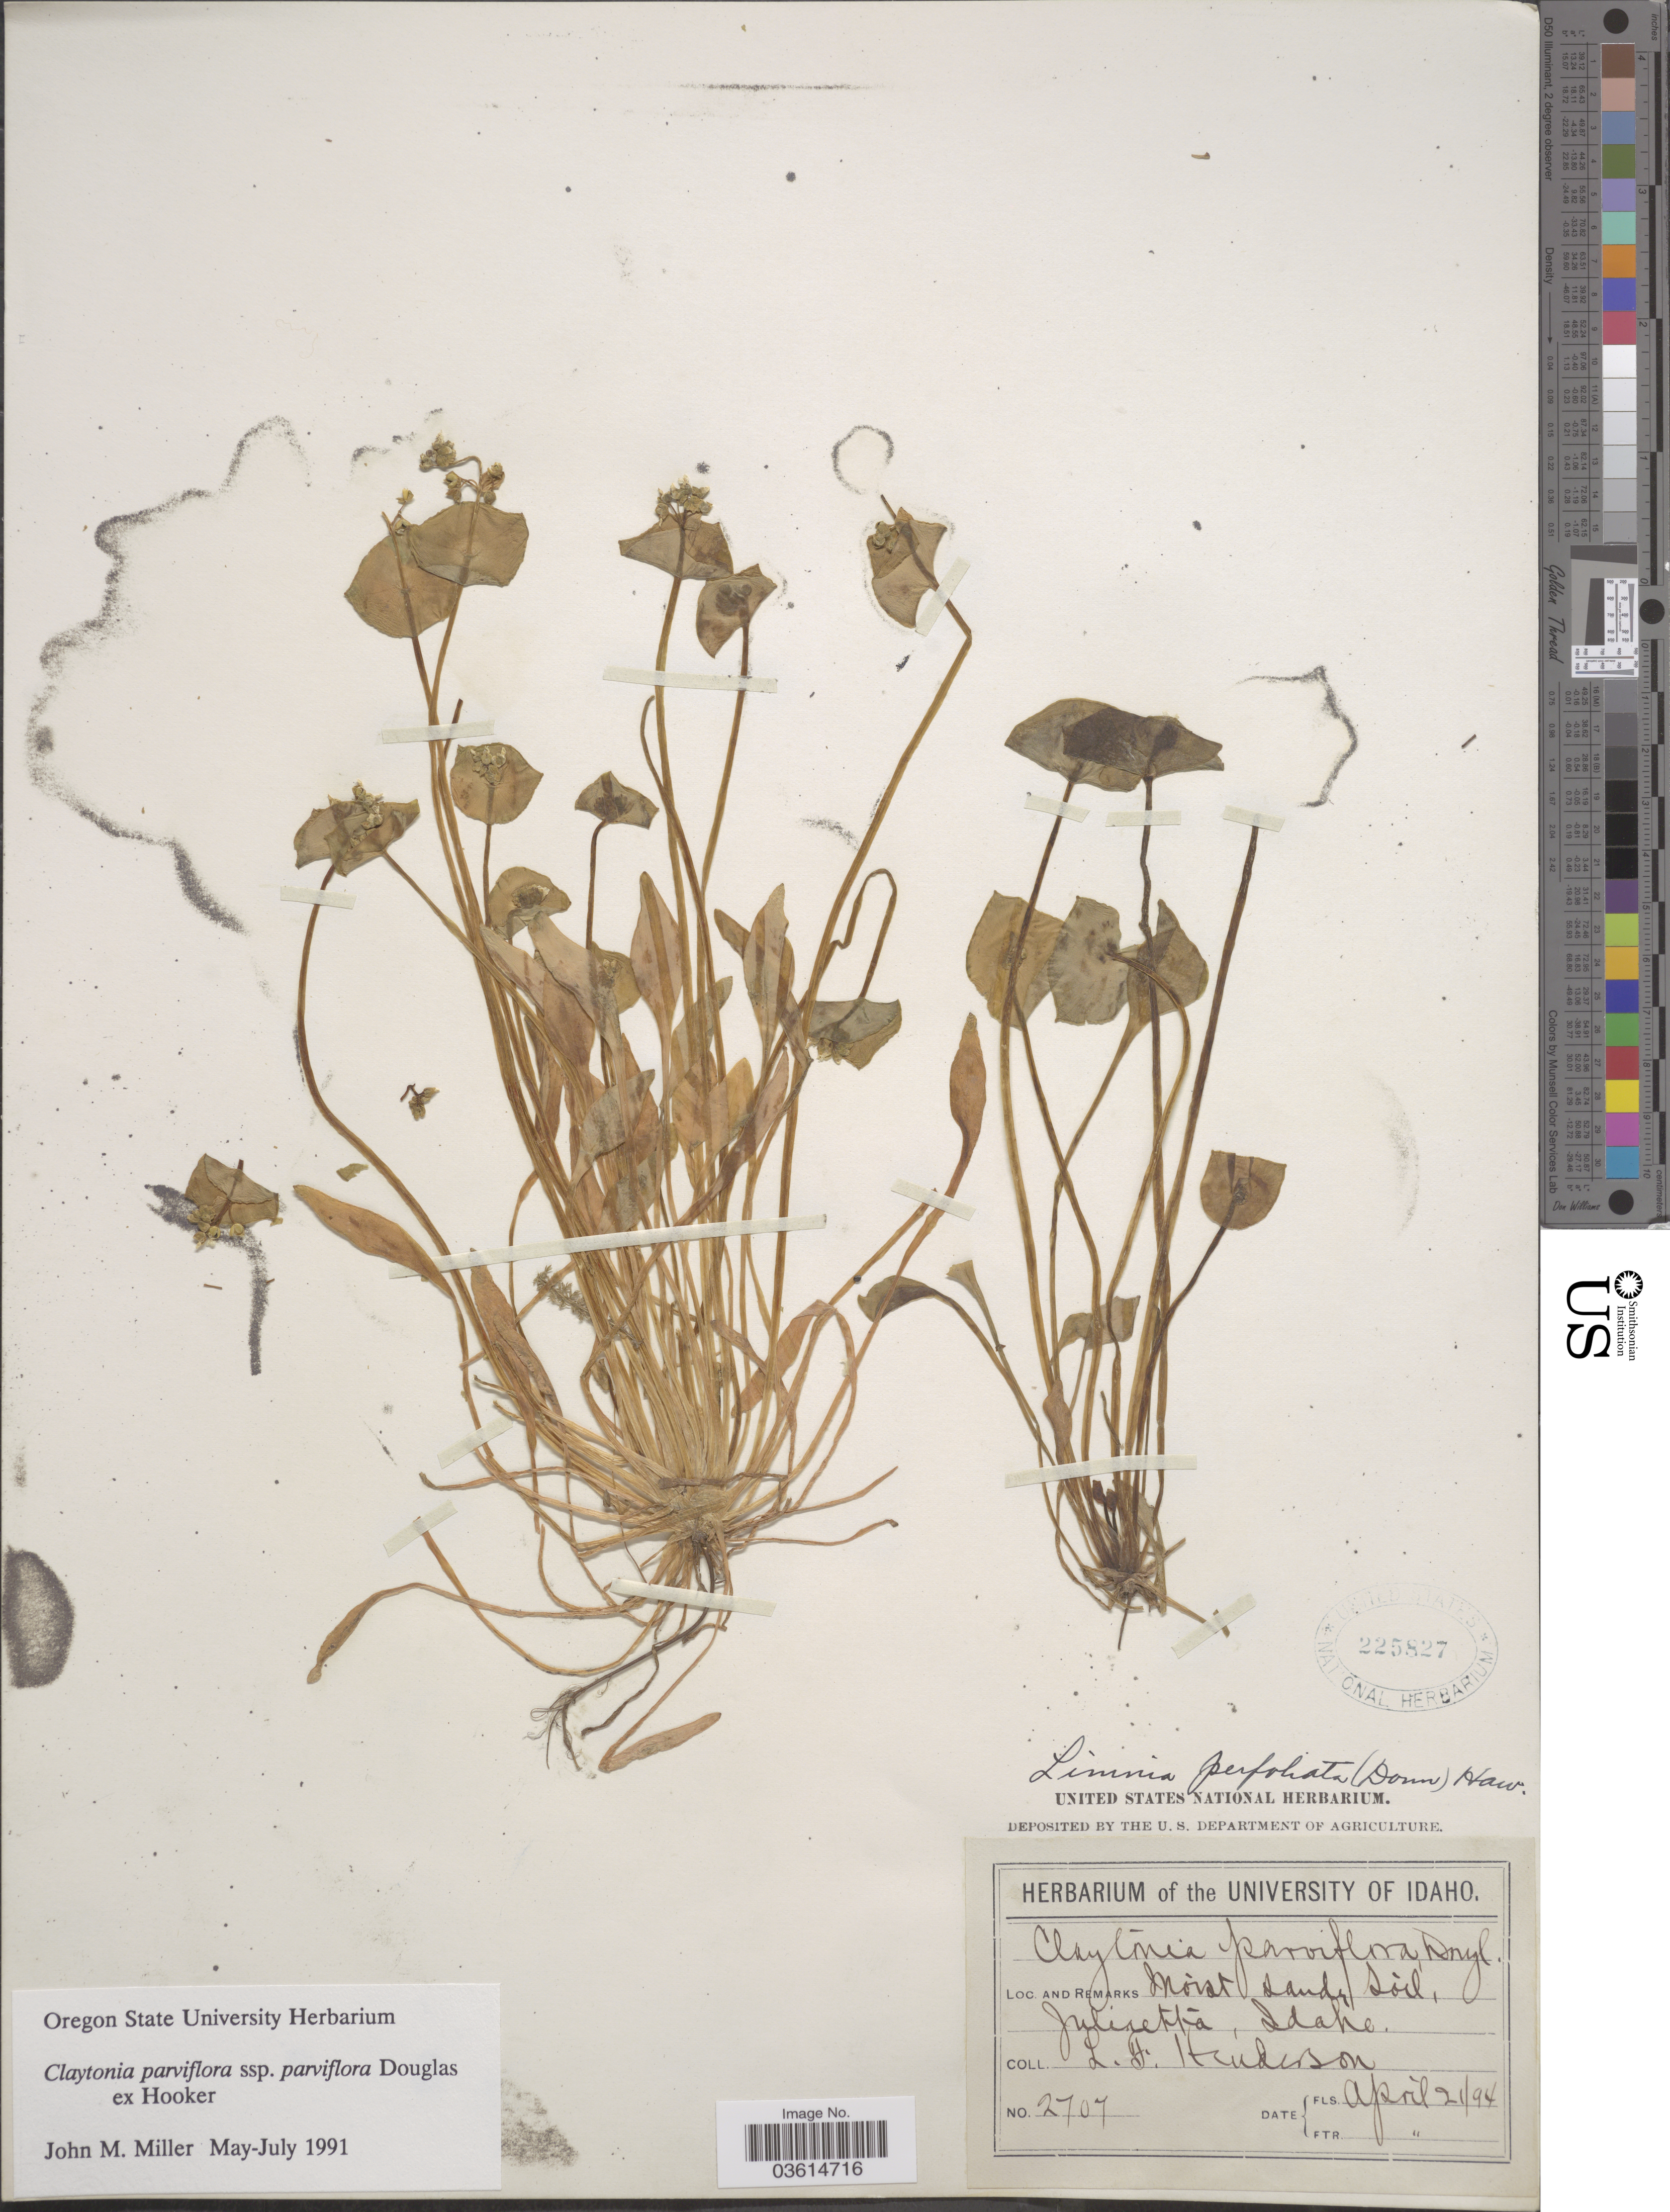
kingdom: Plantae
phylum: Tracheophyta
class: Magnoliopsida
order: Caryophyllales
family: Montiaceae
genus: Claytonia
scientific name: Claytonia parviflora subsp. parviflora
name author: Douglas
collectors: L. Henderson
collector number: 2707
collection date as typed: Transcribed d/m/y: 21/4/94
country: United States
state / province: Idaho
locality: Juliaetta.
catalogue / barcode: US 225827